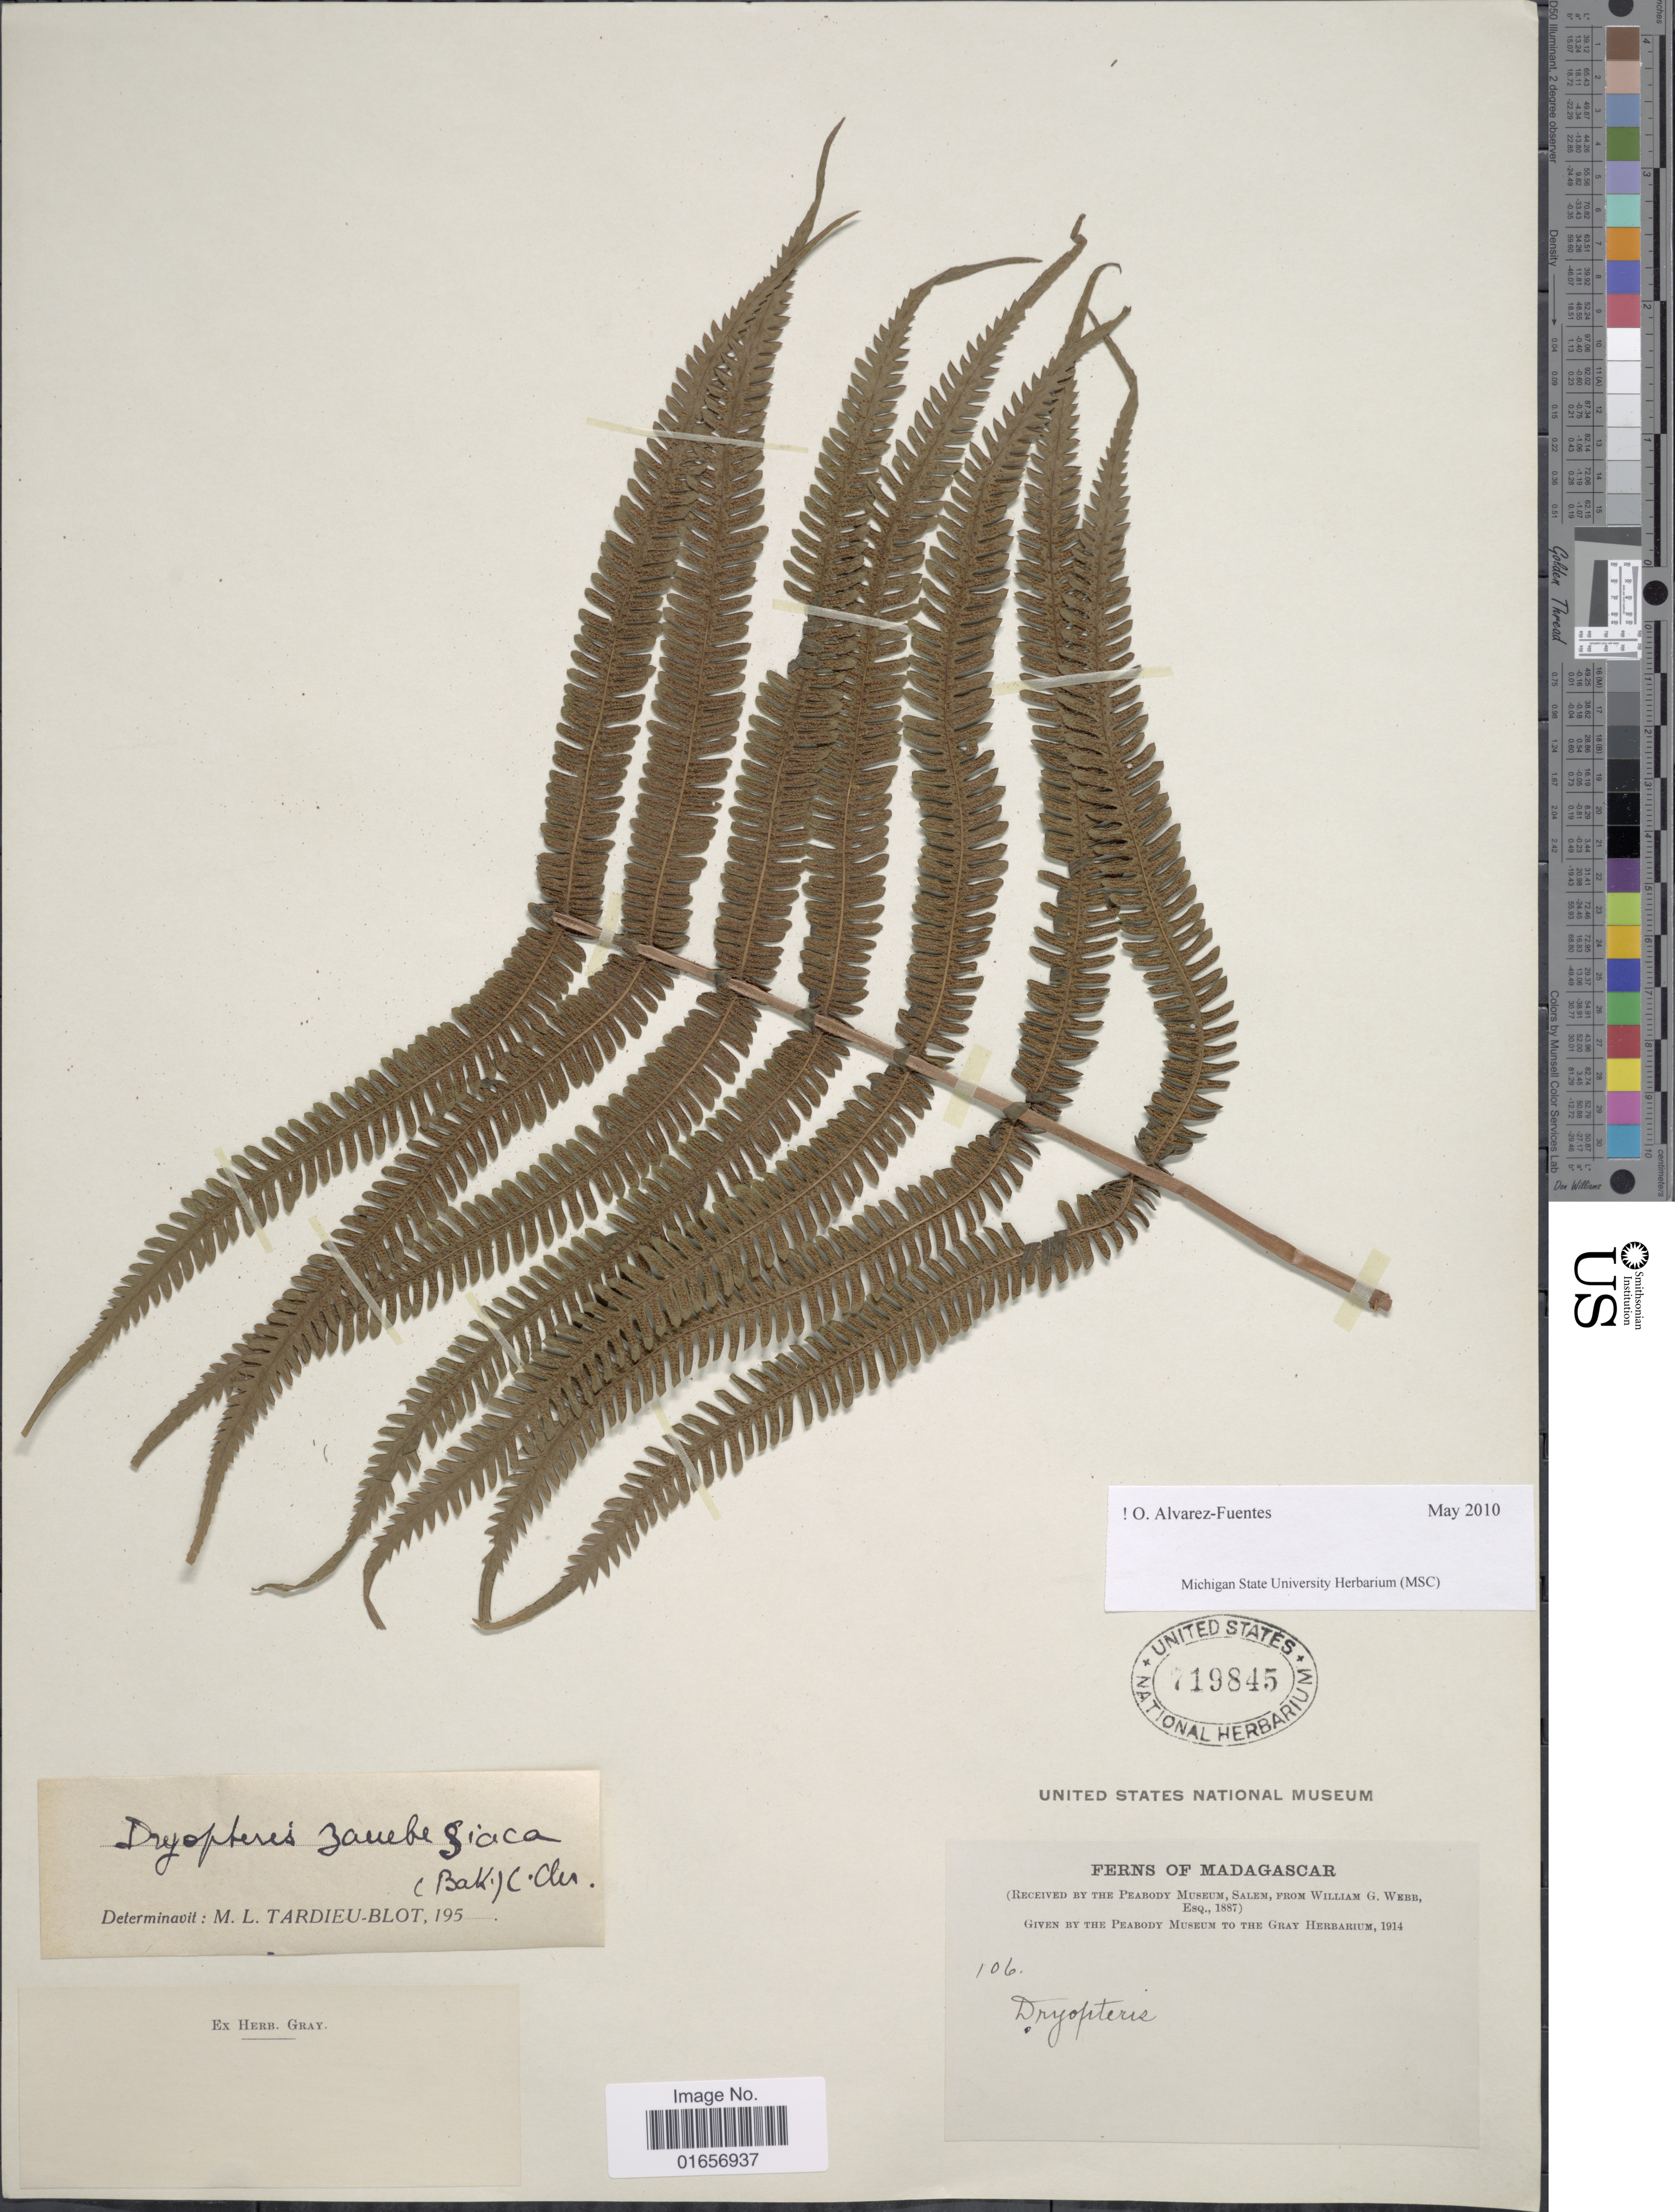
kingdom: Plantae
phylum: Tracheophyta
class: Polypodiopsida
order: Polypodiales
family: Thelypteridaceae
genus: Pseudocyclosorus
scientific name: Pseudocyclosorus pulcher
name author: (Bory ex Willd.) Holttum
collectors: ex herb. Gray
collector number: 106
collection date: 1887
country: Madagascar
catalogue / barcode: US 719845